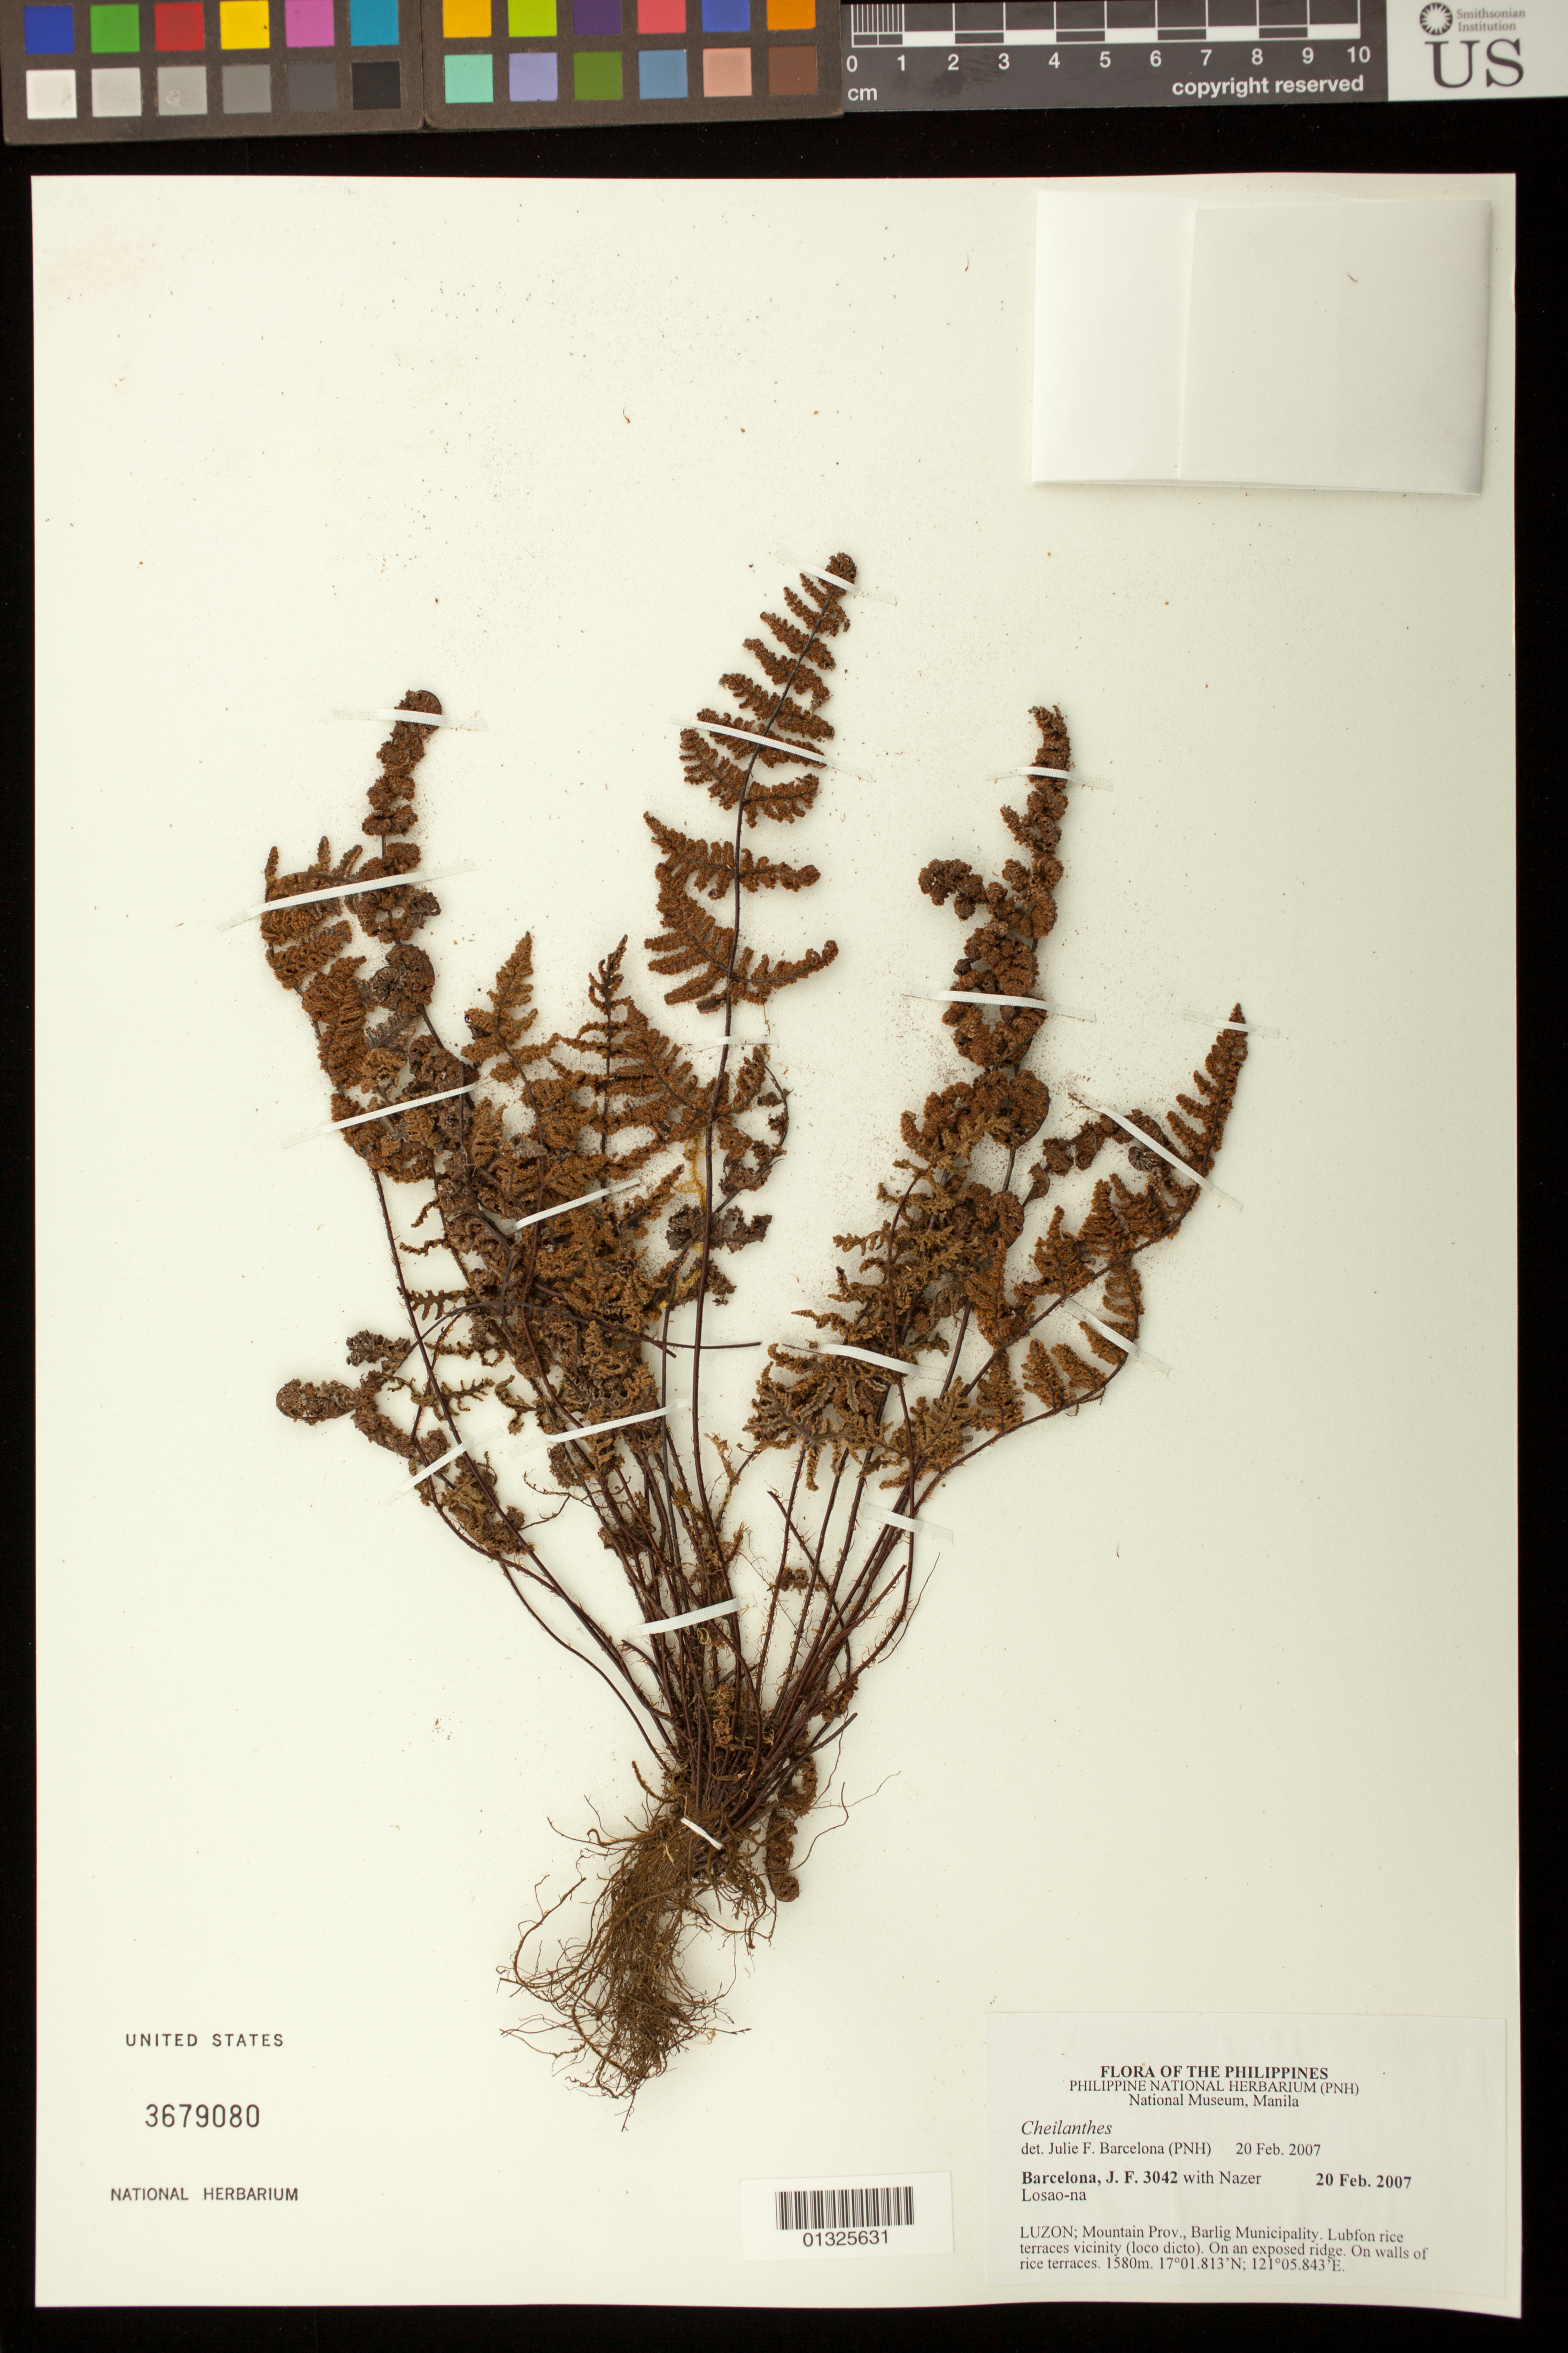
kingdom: Plantae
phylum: Tracheophyta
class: Polypodiopsida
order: Polypodiales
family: Pteridaceae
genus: Cheilanthes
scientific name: Cheilanthes sp.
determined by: Barcelona, J. F.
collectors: J. F. Barcelona & N. Losao-na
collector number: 3042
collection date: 2007-02-20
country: Philippines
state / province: Cordillera (Administrative Region)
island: Luzon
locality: Mountain Prov., Barlig Municipality, Lubfon rice terraces vicinity.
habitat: On an exposed ridge. On walls of rice terraces.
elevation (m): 1580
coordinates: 17 01.813 N, 121 05.843 E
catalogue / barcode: US 3679080